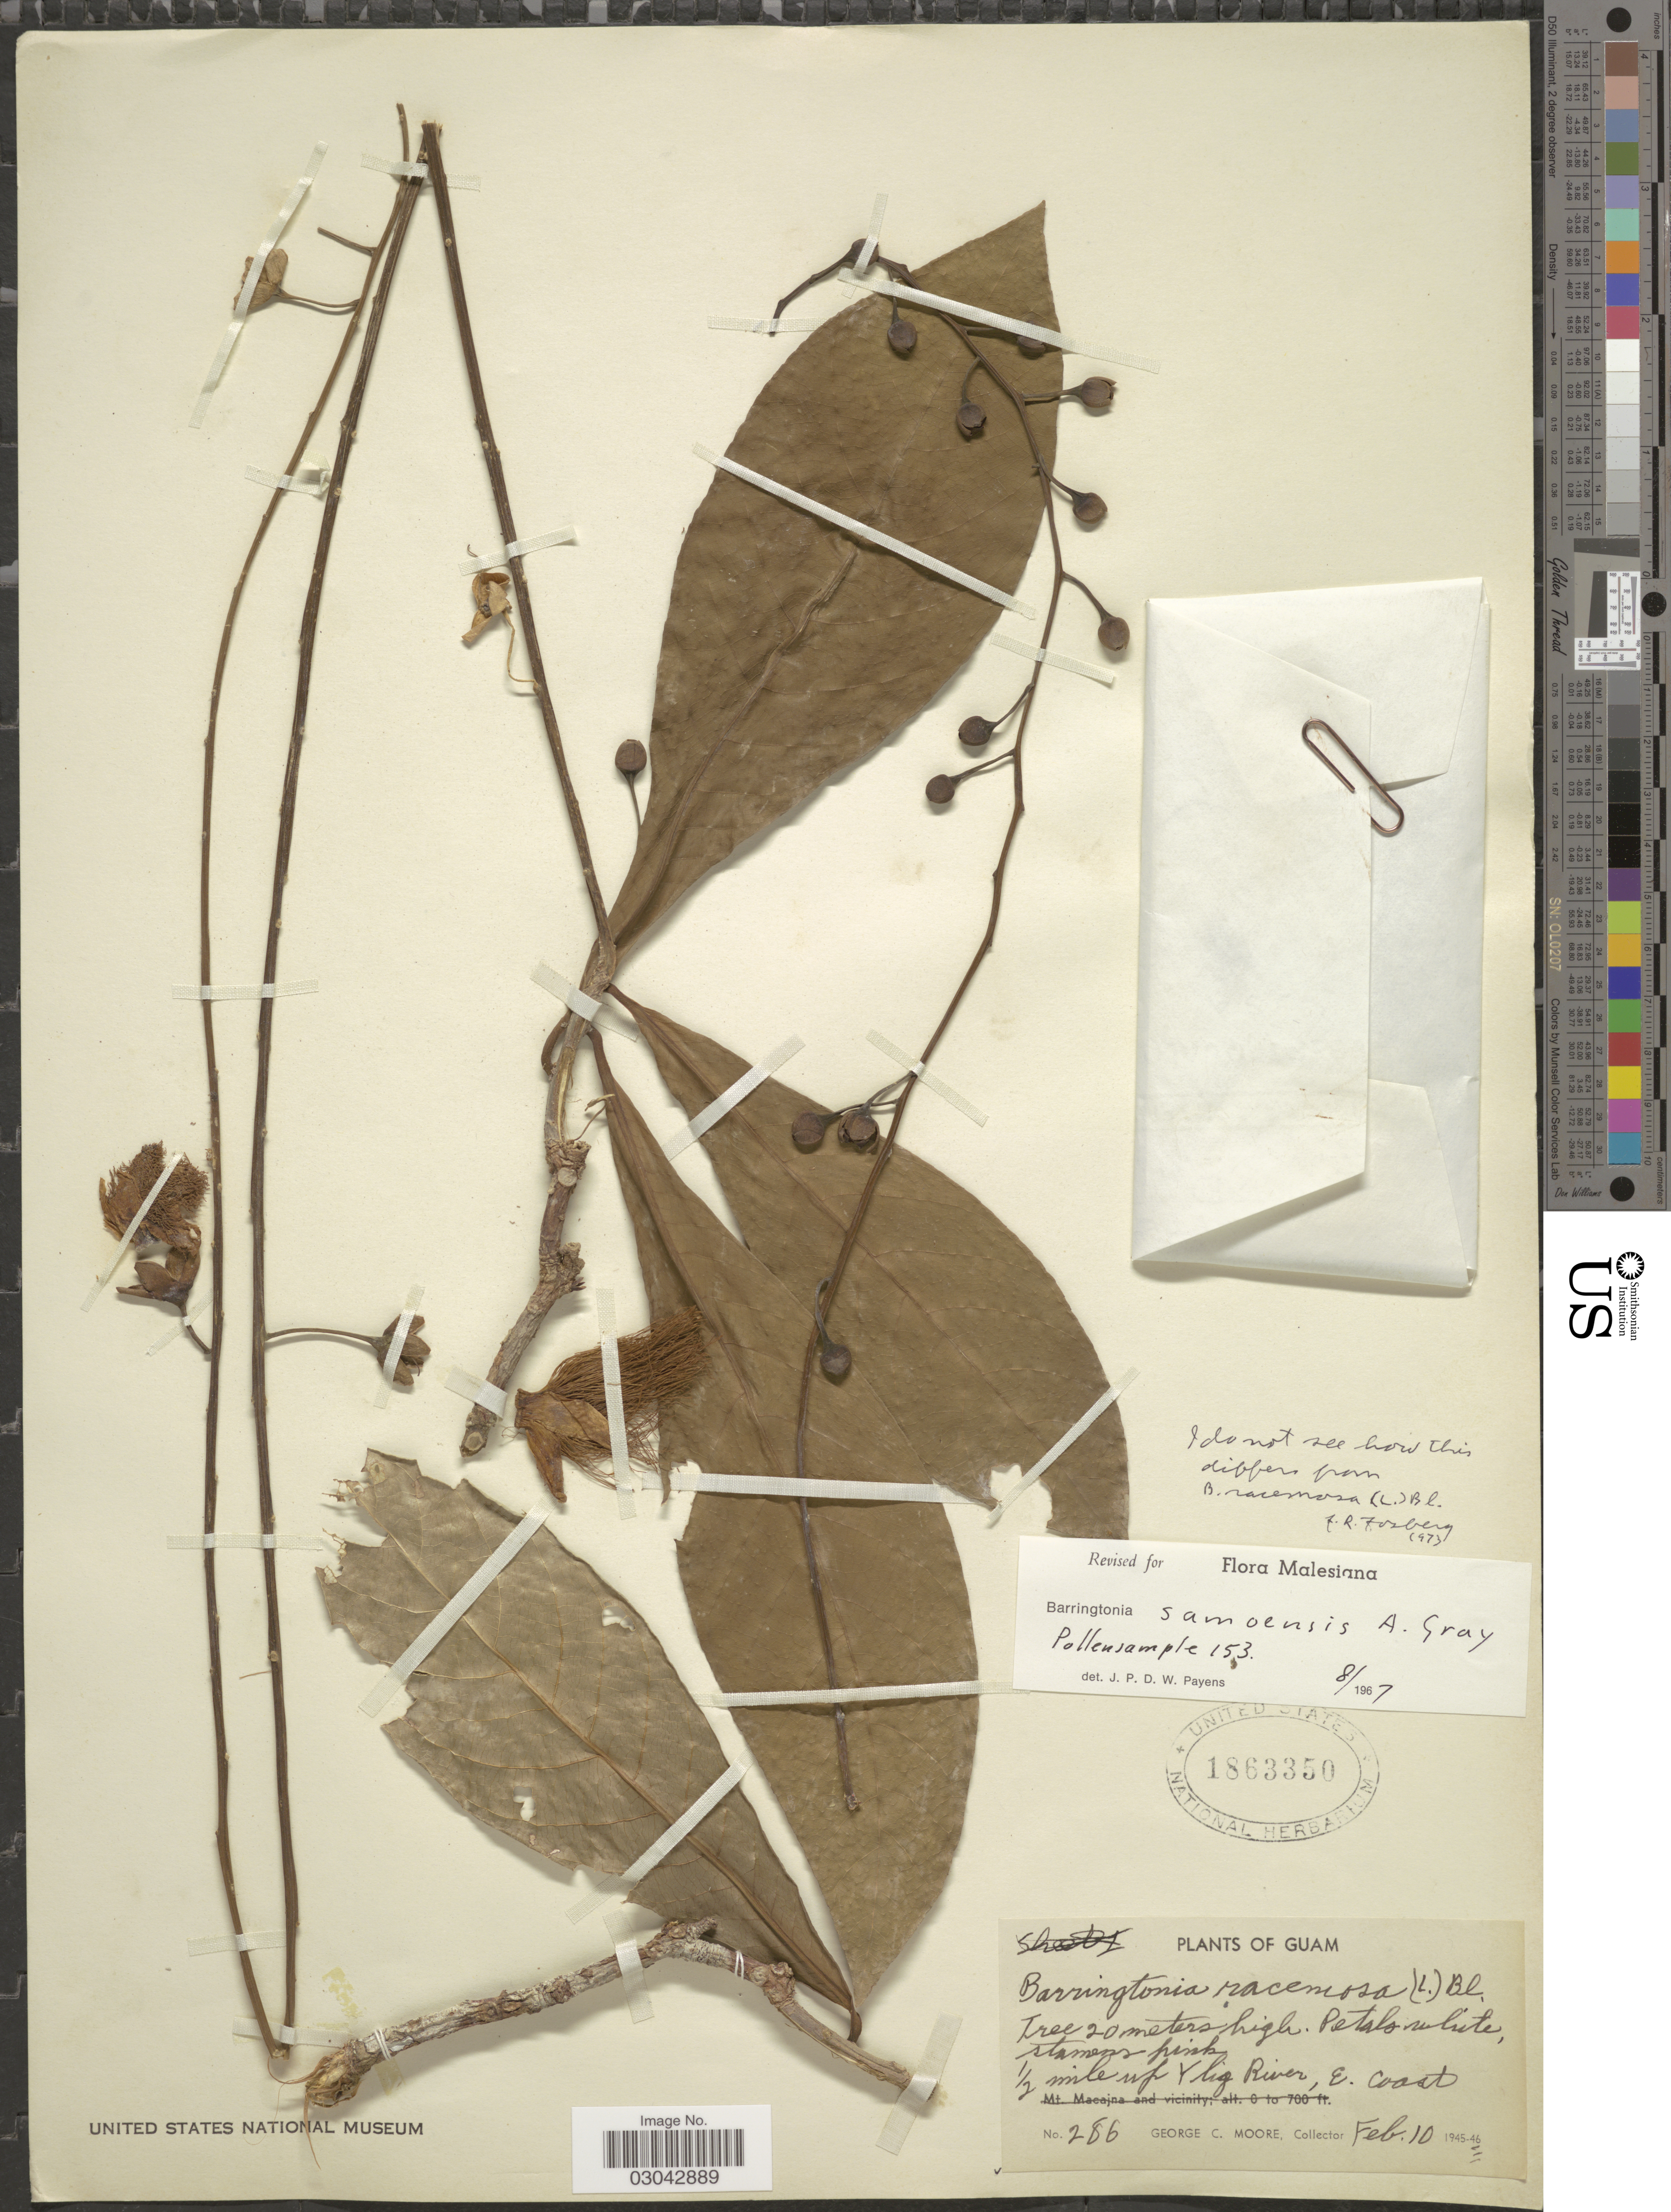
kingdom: Plantae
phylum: Tracheophyta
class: Magnoliopsida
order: Ericales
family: Lecythidaceae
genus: Barringtonia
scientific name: Barringtonia samoensis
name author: A. Gray in Wilkes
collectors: G. C. Moore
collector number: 286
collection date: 1946-02-10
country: Guam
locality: ½ mile up Ylig River, E. Coast.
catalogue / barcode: US 1863350